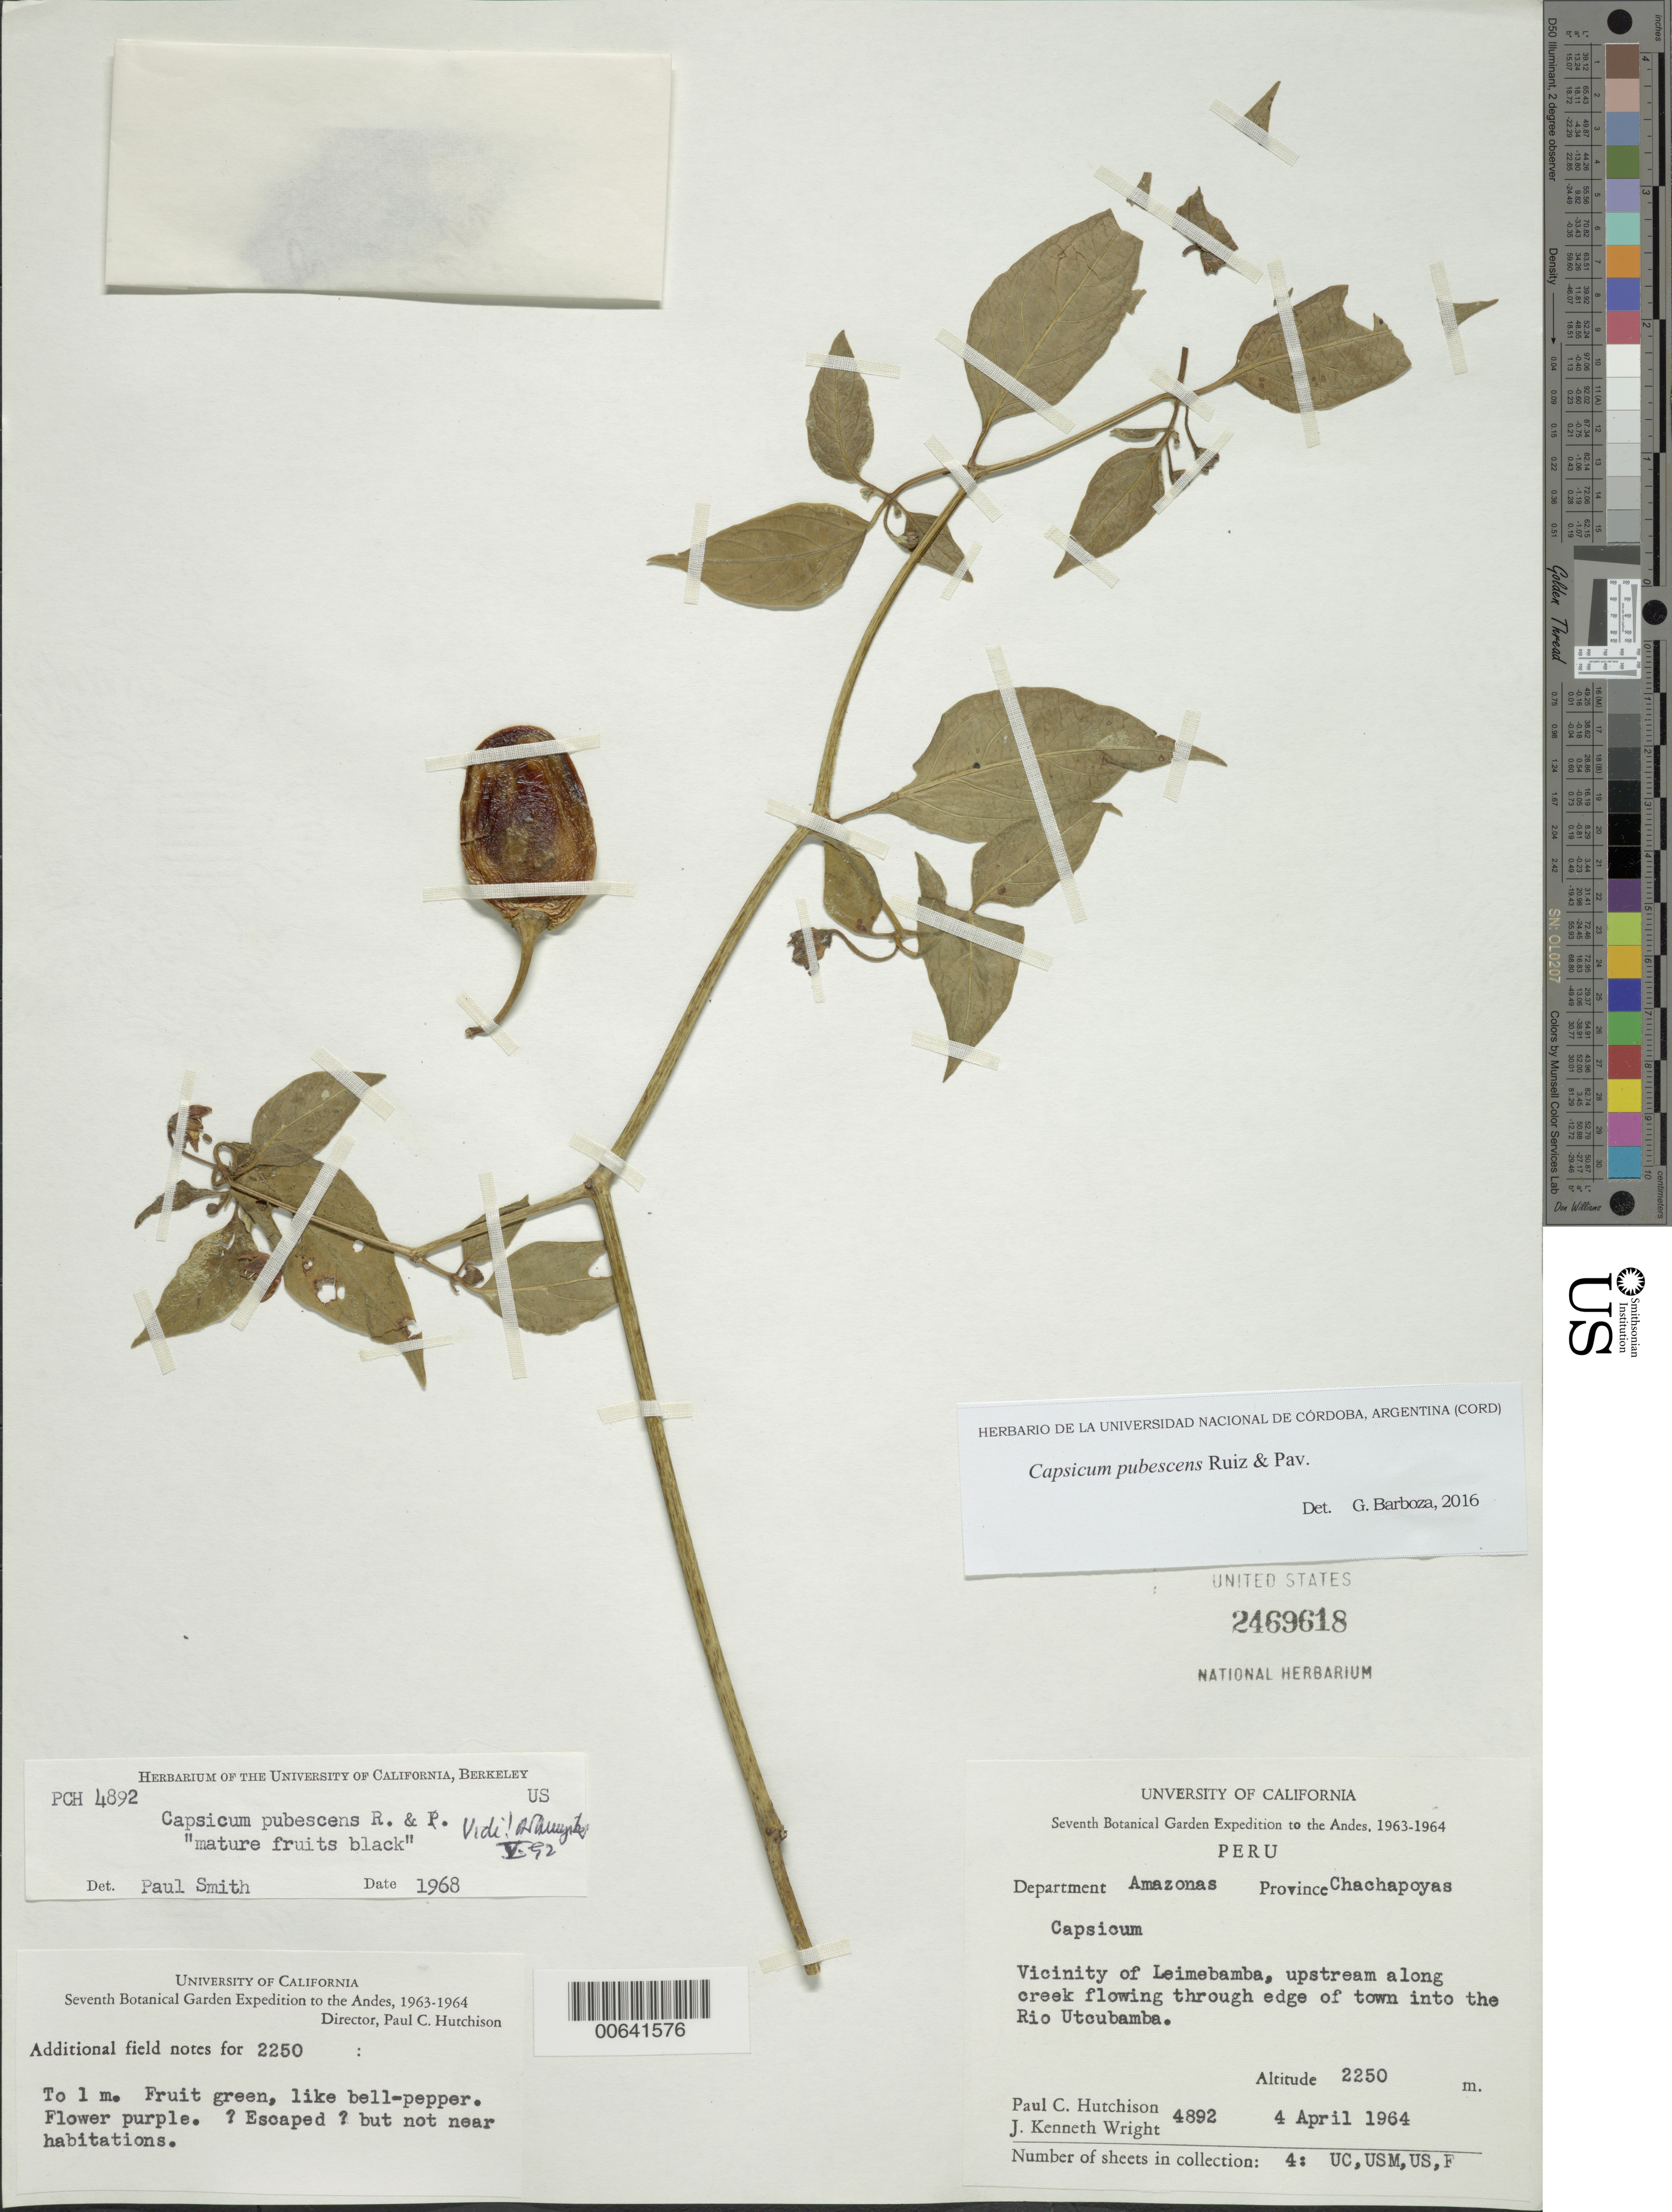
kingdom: Plantae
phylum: Tracheophyta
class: Magnoliopsida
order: Solanales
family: Solanaceae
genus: Capsicum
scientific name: Capsicum pubescens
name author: Ruiz & Pav.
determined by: Barboza, G. E., (CORD), Museo Botanico - Cordoba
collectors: P. C. Hutchison & J. K. Wright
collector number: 4892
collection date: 1964-04-04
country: Peru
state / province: Amazonas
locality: Vicinity of Leimebamba, upstream along the creek flowing through the edge of town into the Río Utcubamba, Province of Chachapoyas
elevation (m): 2250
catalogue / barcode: US 2469618